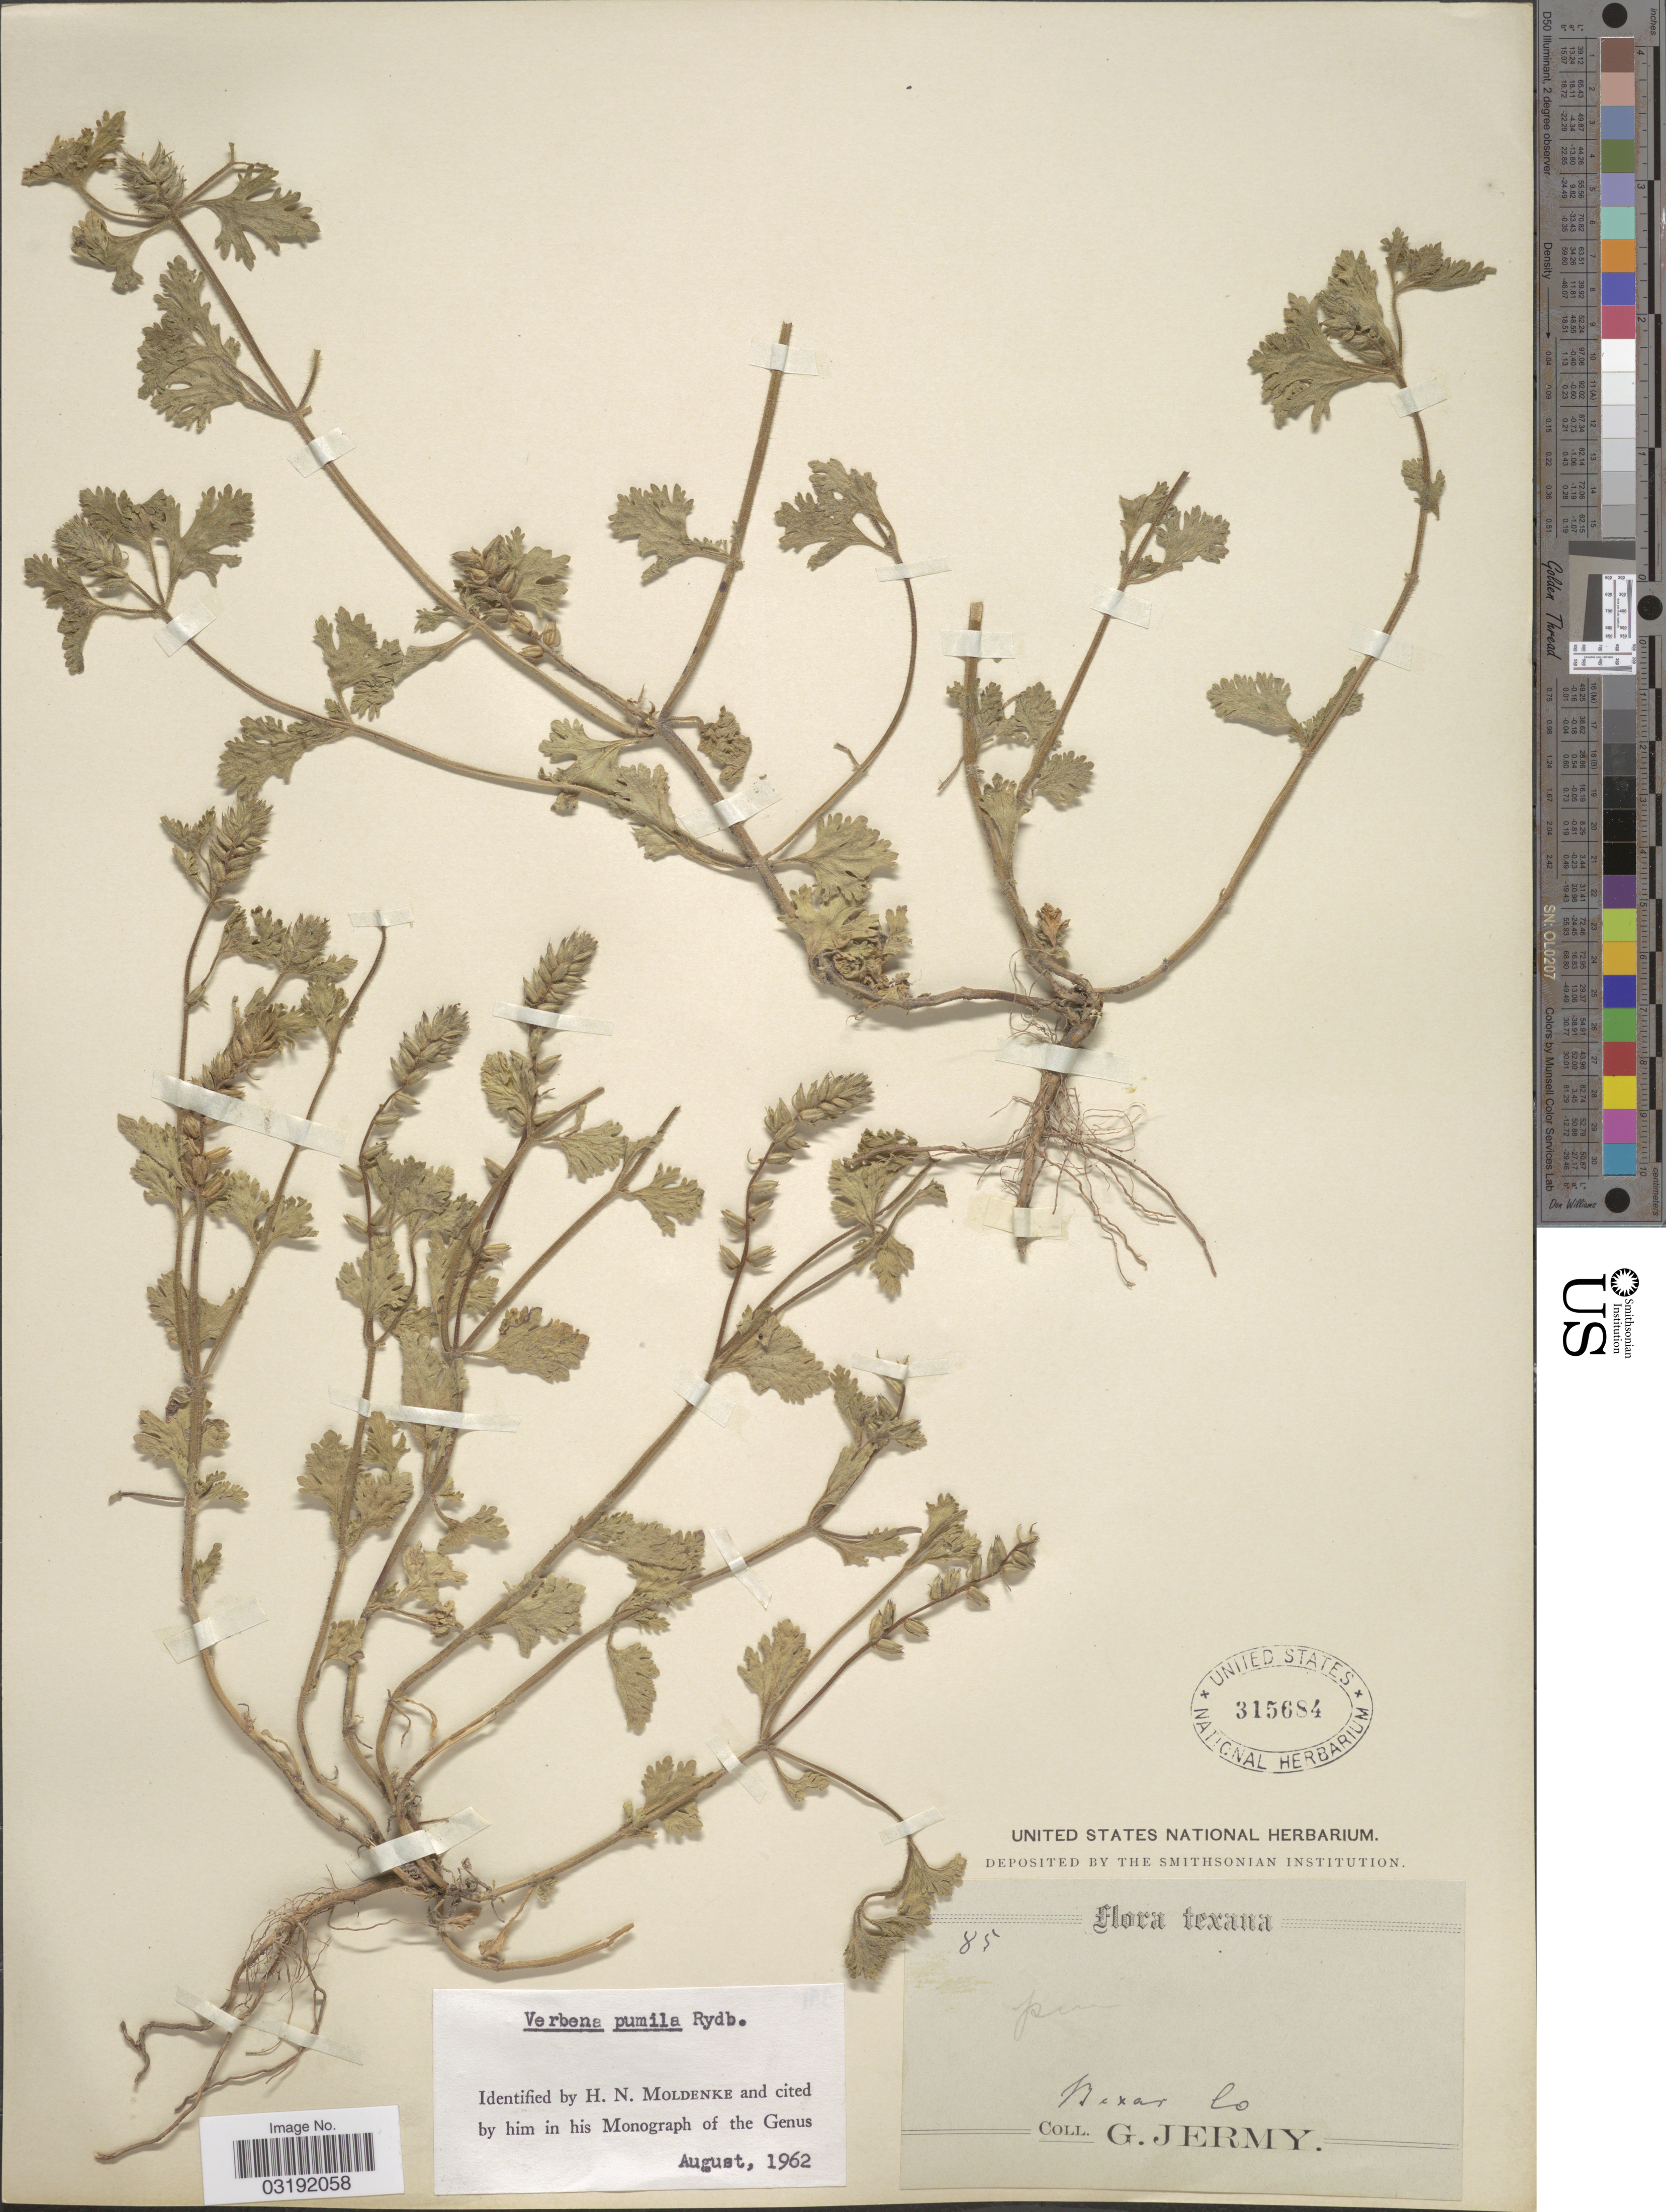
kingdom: Plantae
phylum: Tracheophyta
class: Magnoliopsida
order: Lamiales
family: Verbenaceae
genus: Verbena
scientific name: Verbena pumila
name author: Rydb.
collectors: G. Jermy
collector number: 85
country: United States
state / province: Texas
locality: Bexar Co.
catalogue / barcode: US 315684